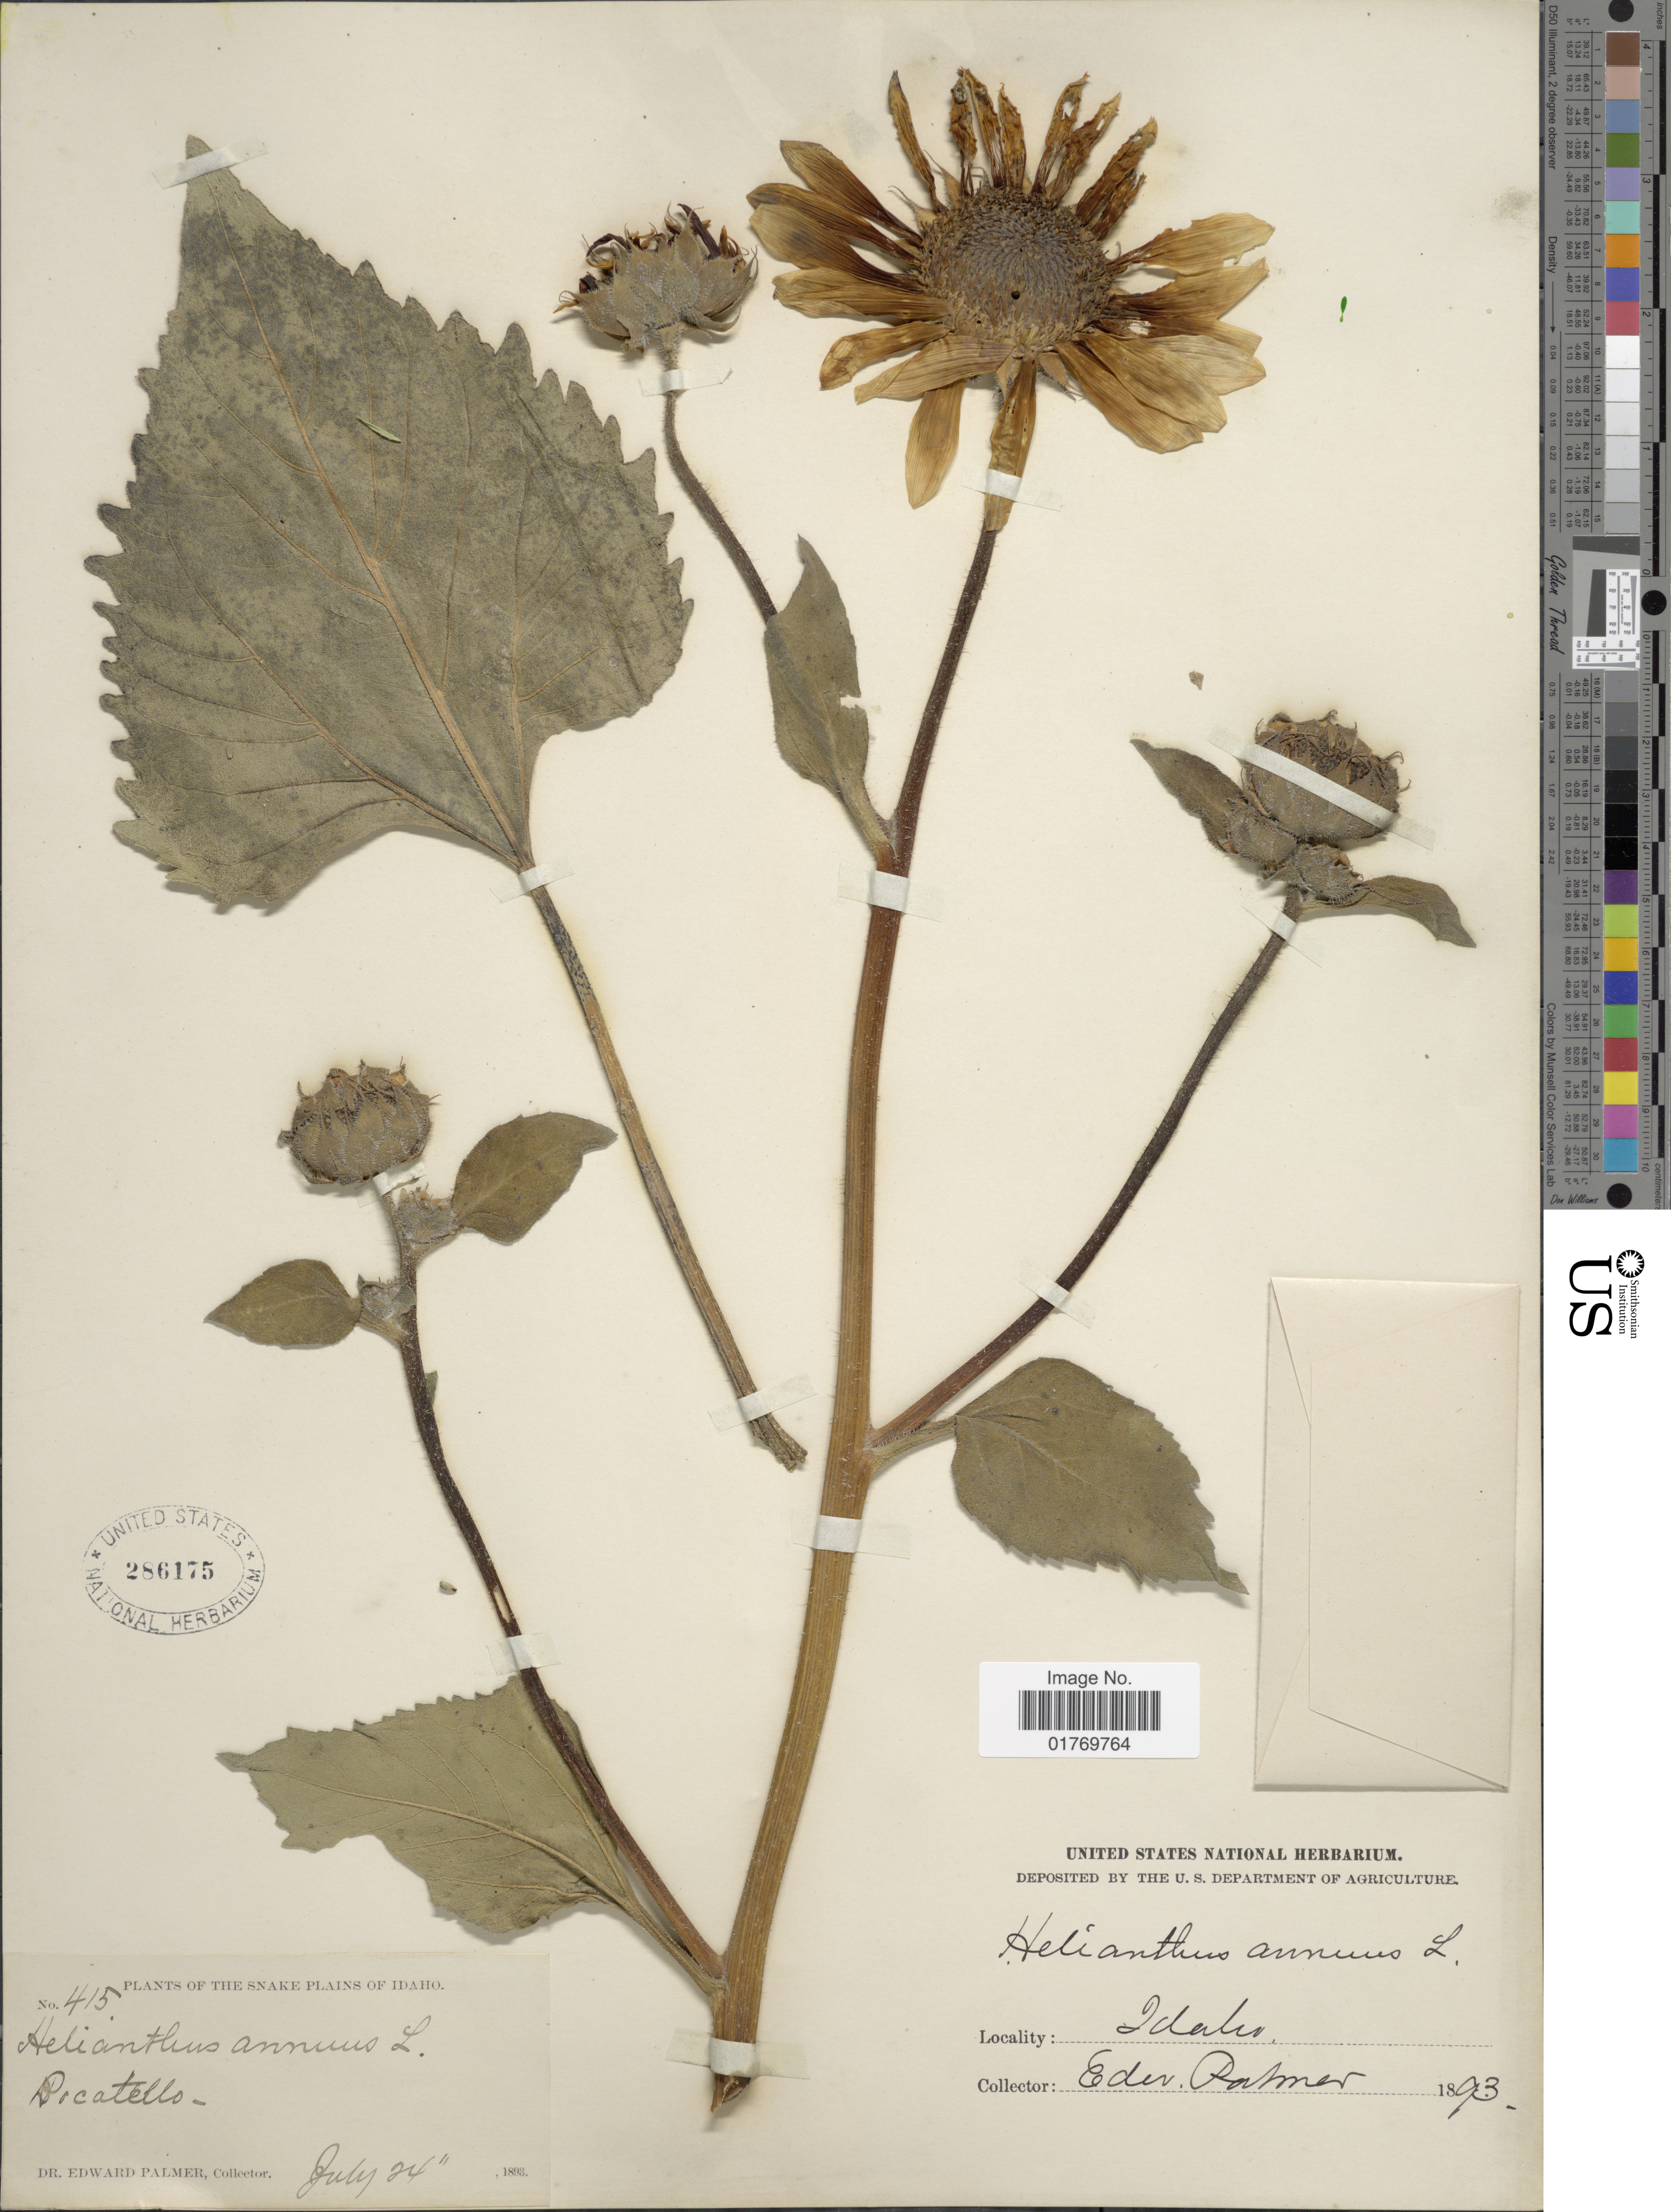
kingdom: Plantae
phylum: Tracheophyta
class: Magnoliopsida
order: Asterales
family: Asteraceae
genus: Helianthus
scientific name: Helianthus annuus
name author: L.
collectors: E. Palmer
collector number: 415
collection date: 1893-07-24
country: United States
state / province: Idaho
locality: Snake plains of Idaho, Bocatello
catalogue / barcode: US 286175